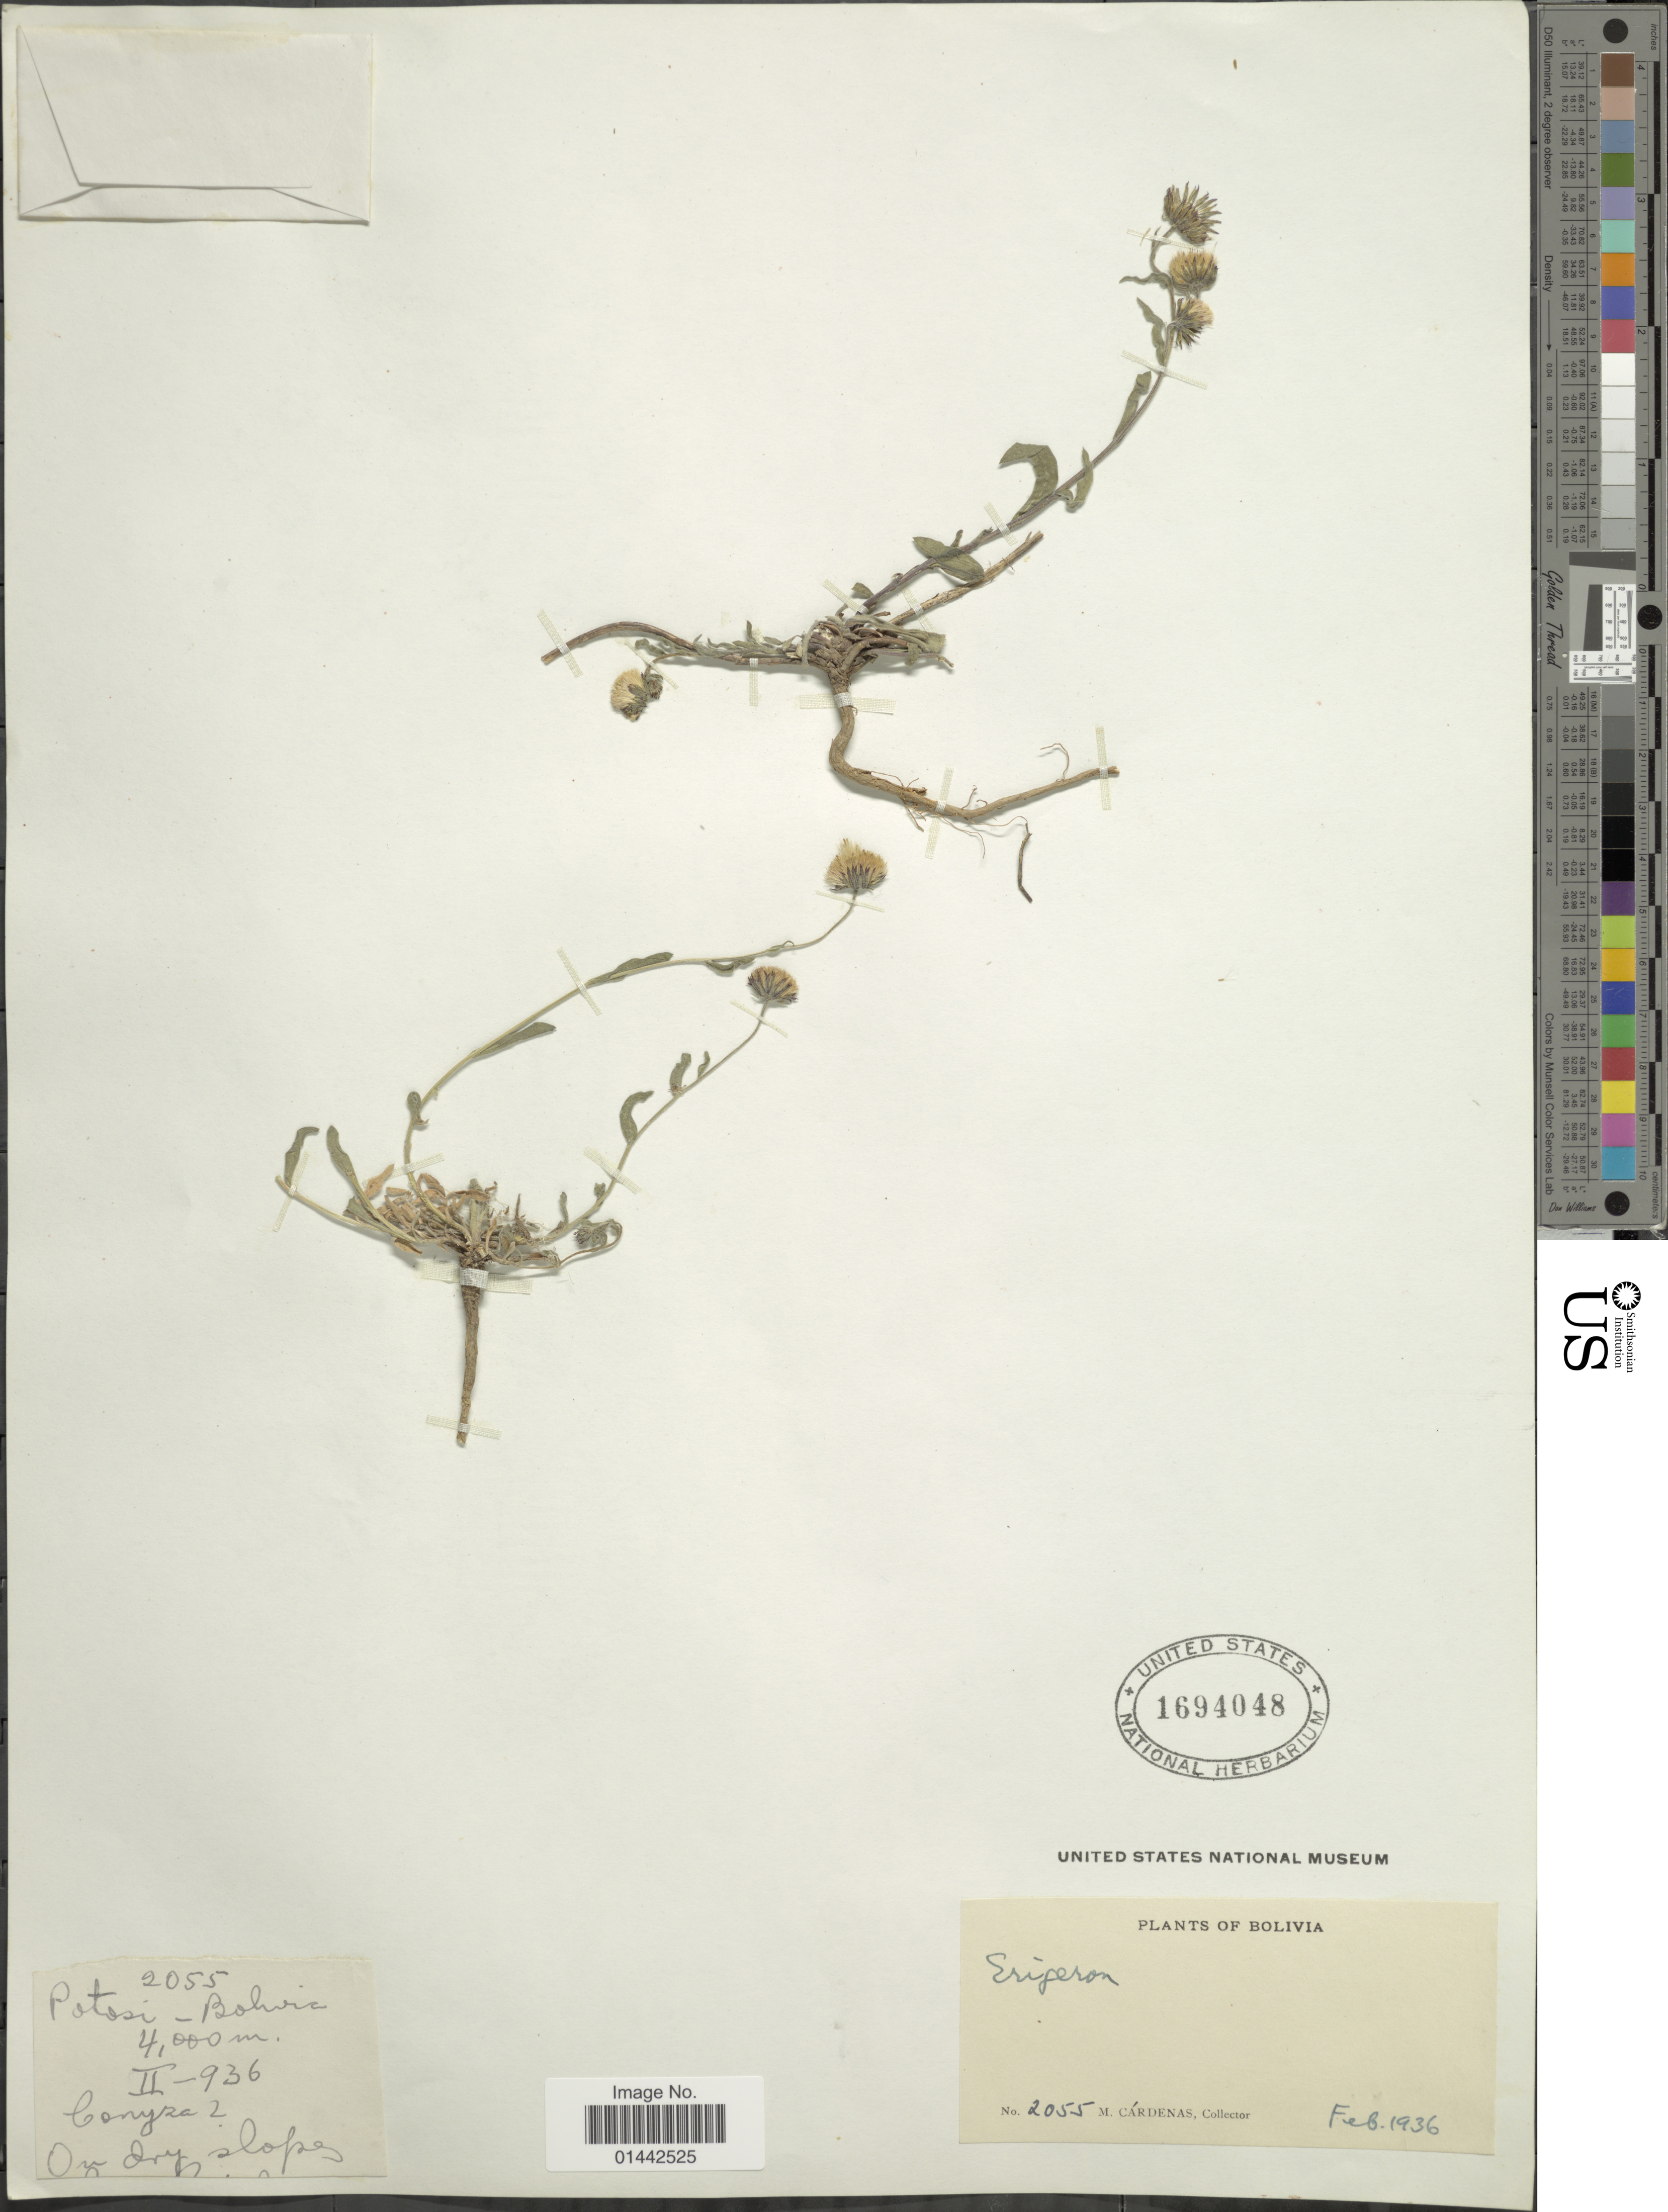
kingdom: Plantae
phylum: Tracheophyta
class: Magnoliopsida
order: Asterales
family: Asteraceae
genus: Erigeron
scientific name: Erigeron sp.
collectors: M. Cárdenas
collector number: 2055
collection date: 1936-02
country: Bolivia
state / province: Potosi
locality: Conyza, on dry slopes.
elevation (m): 4000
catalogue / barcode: US 1694048